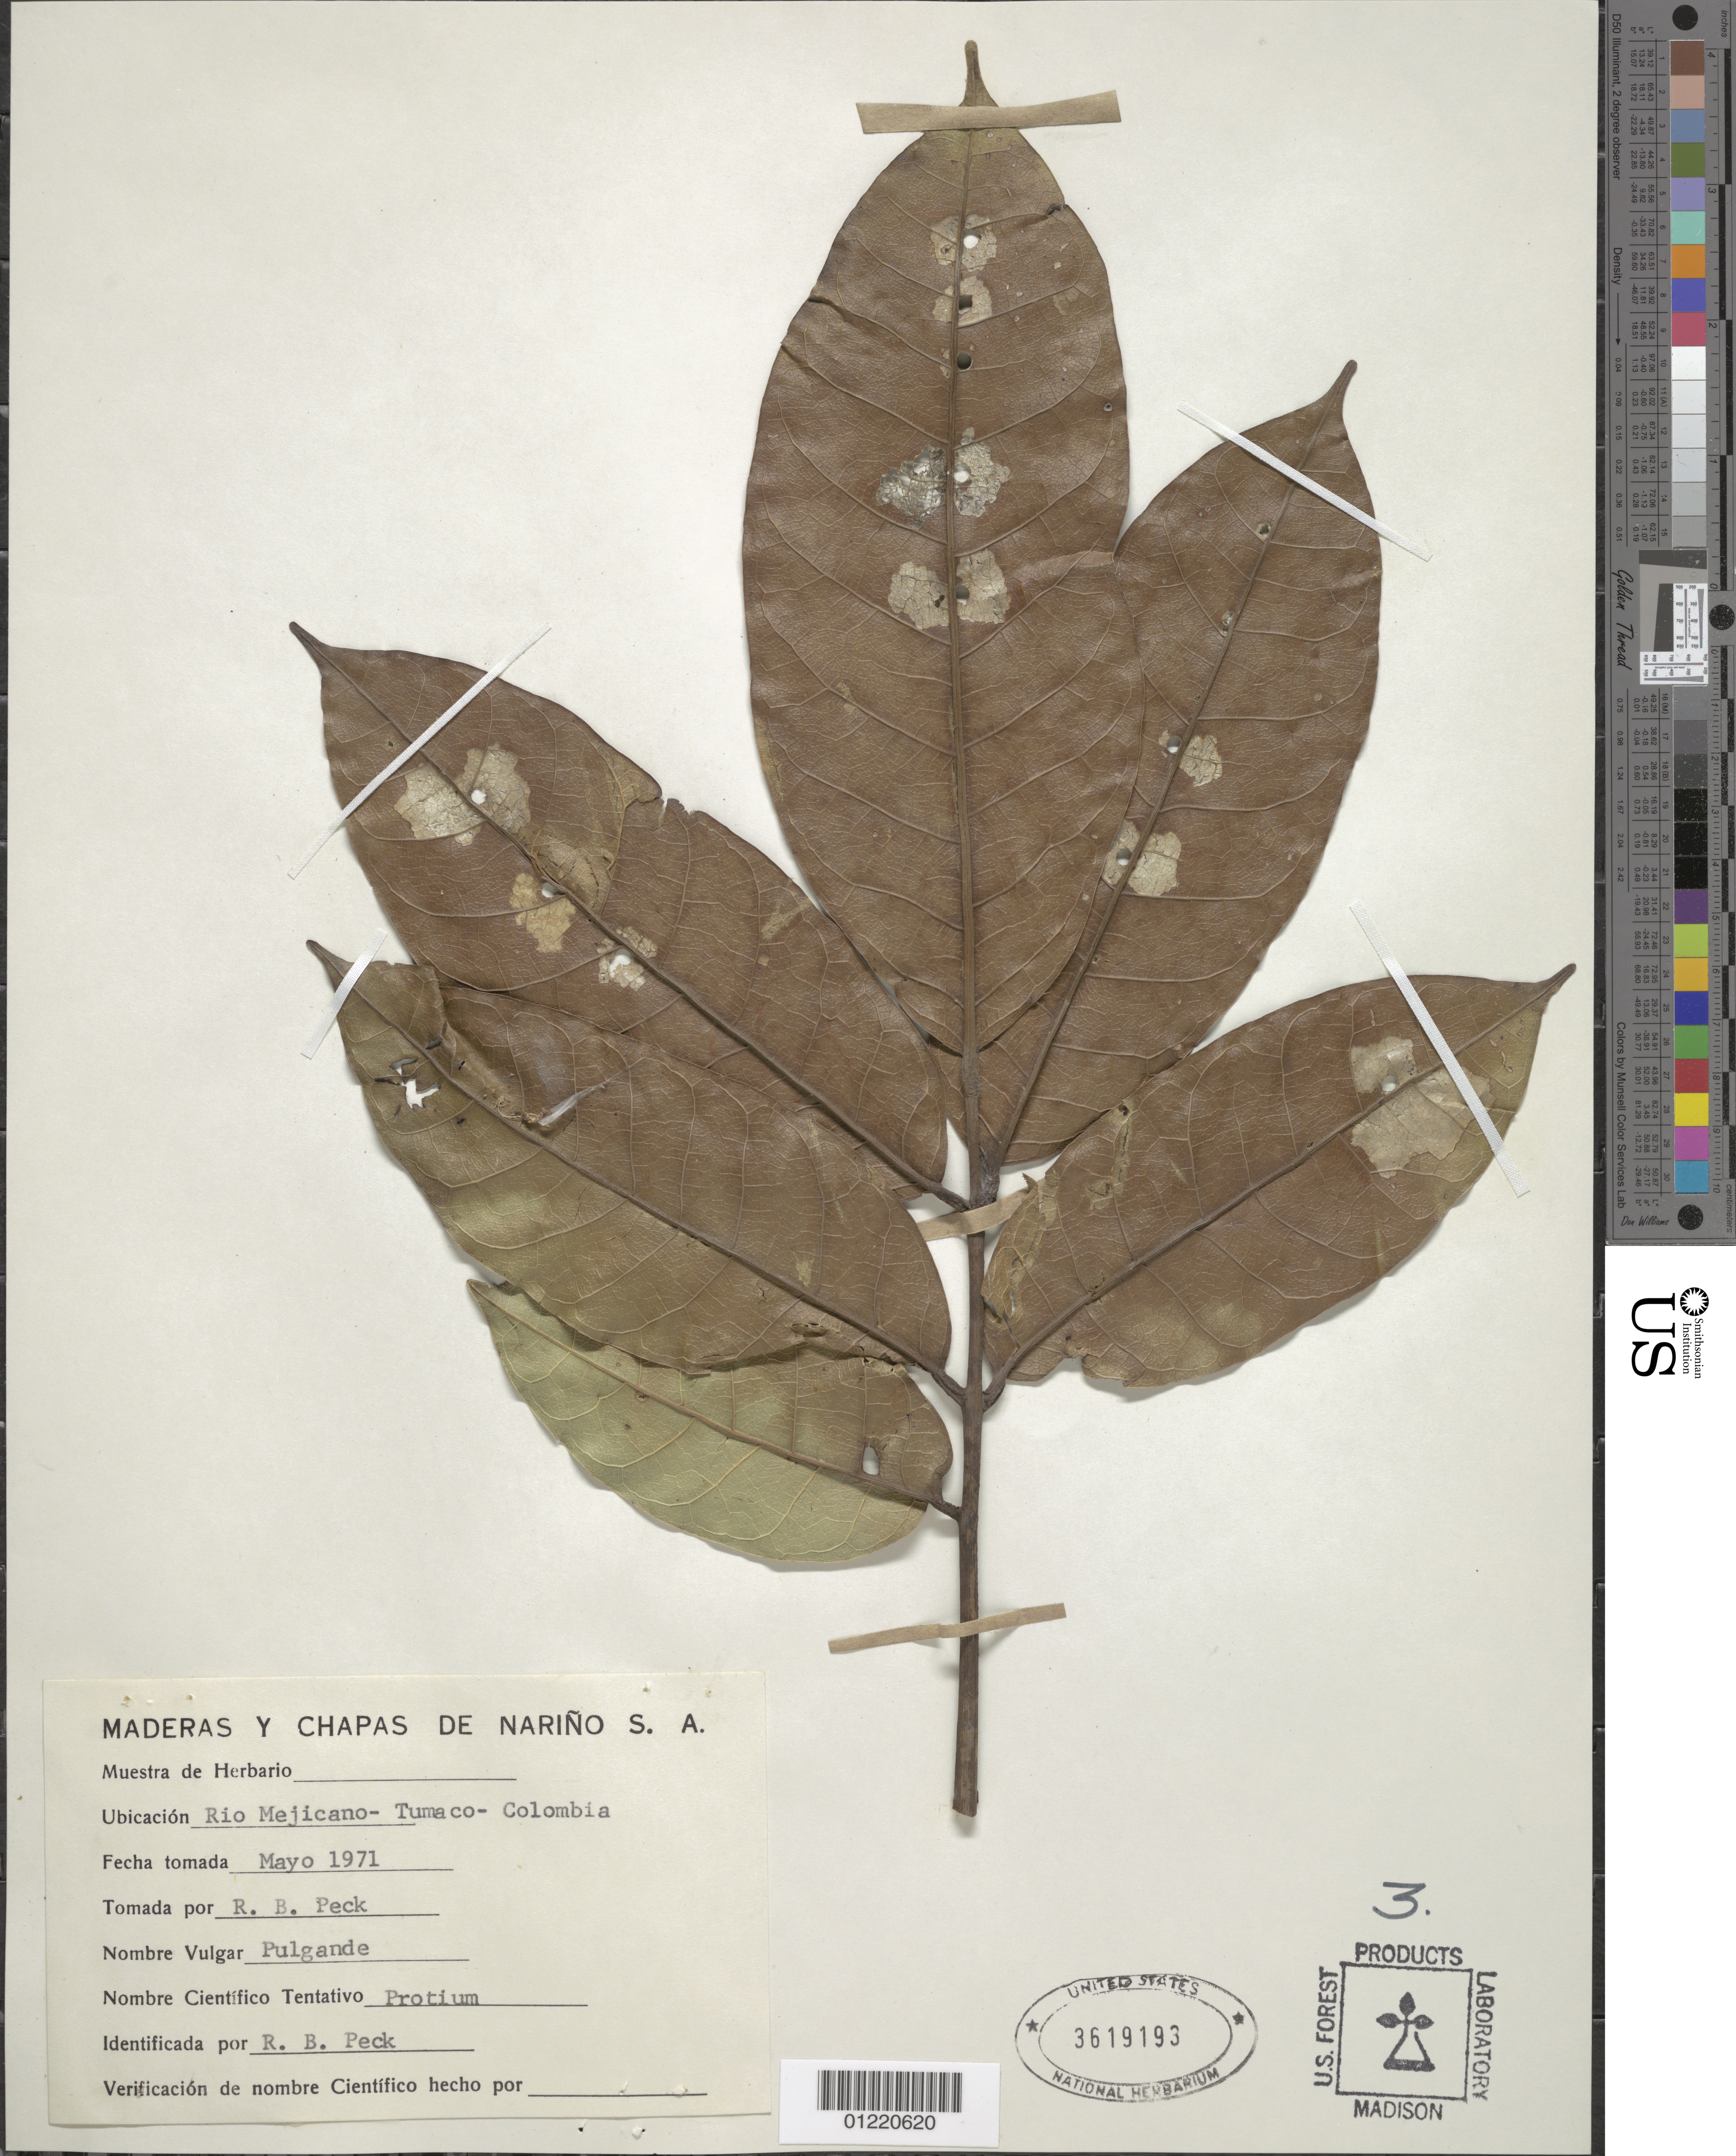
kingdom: Plantae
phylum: Tracheophyta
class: Magnoliopsida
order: Sapindales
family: Burseraceae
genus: Dacryodes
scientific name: Dacryodes sp.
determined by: Daly, D.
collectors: R. Peck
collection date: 1971-05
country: Colombia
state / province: Nariño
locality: Rio Mejicano; Tumaco.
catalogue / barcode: US 3619193